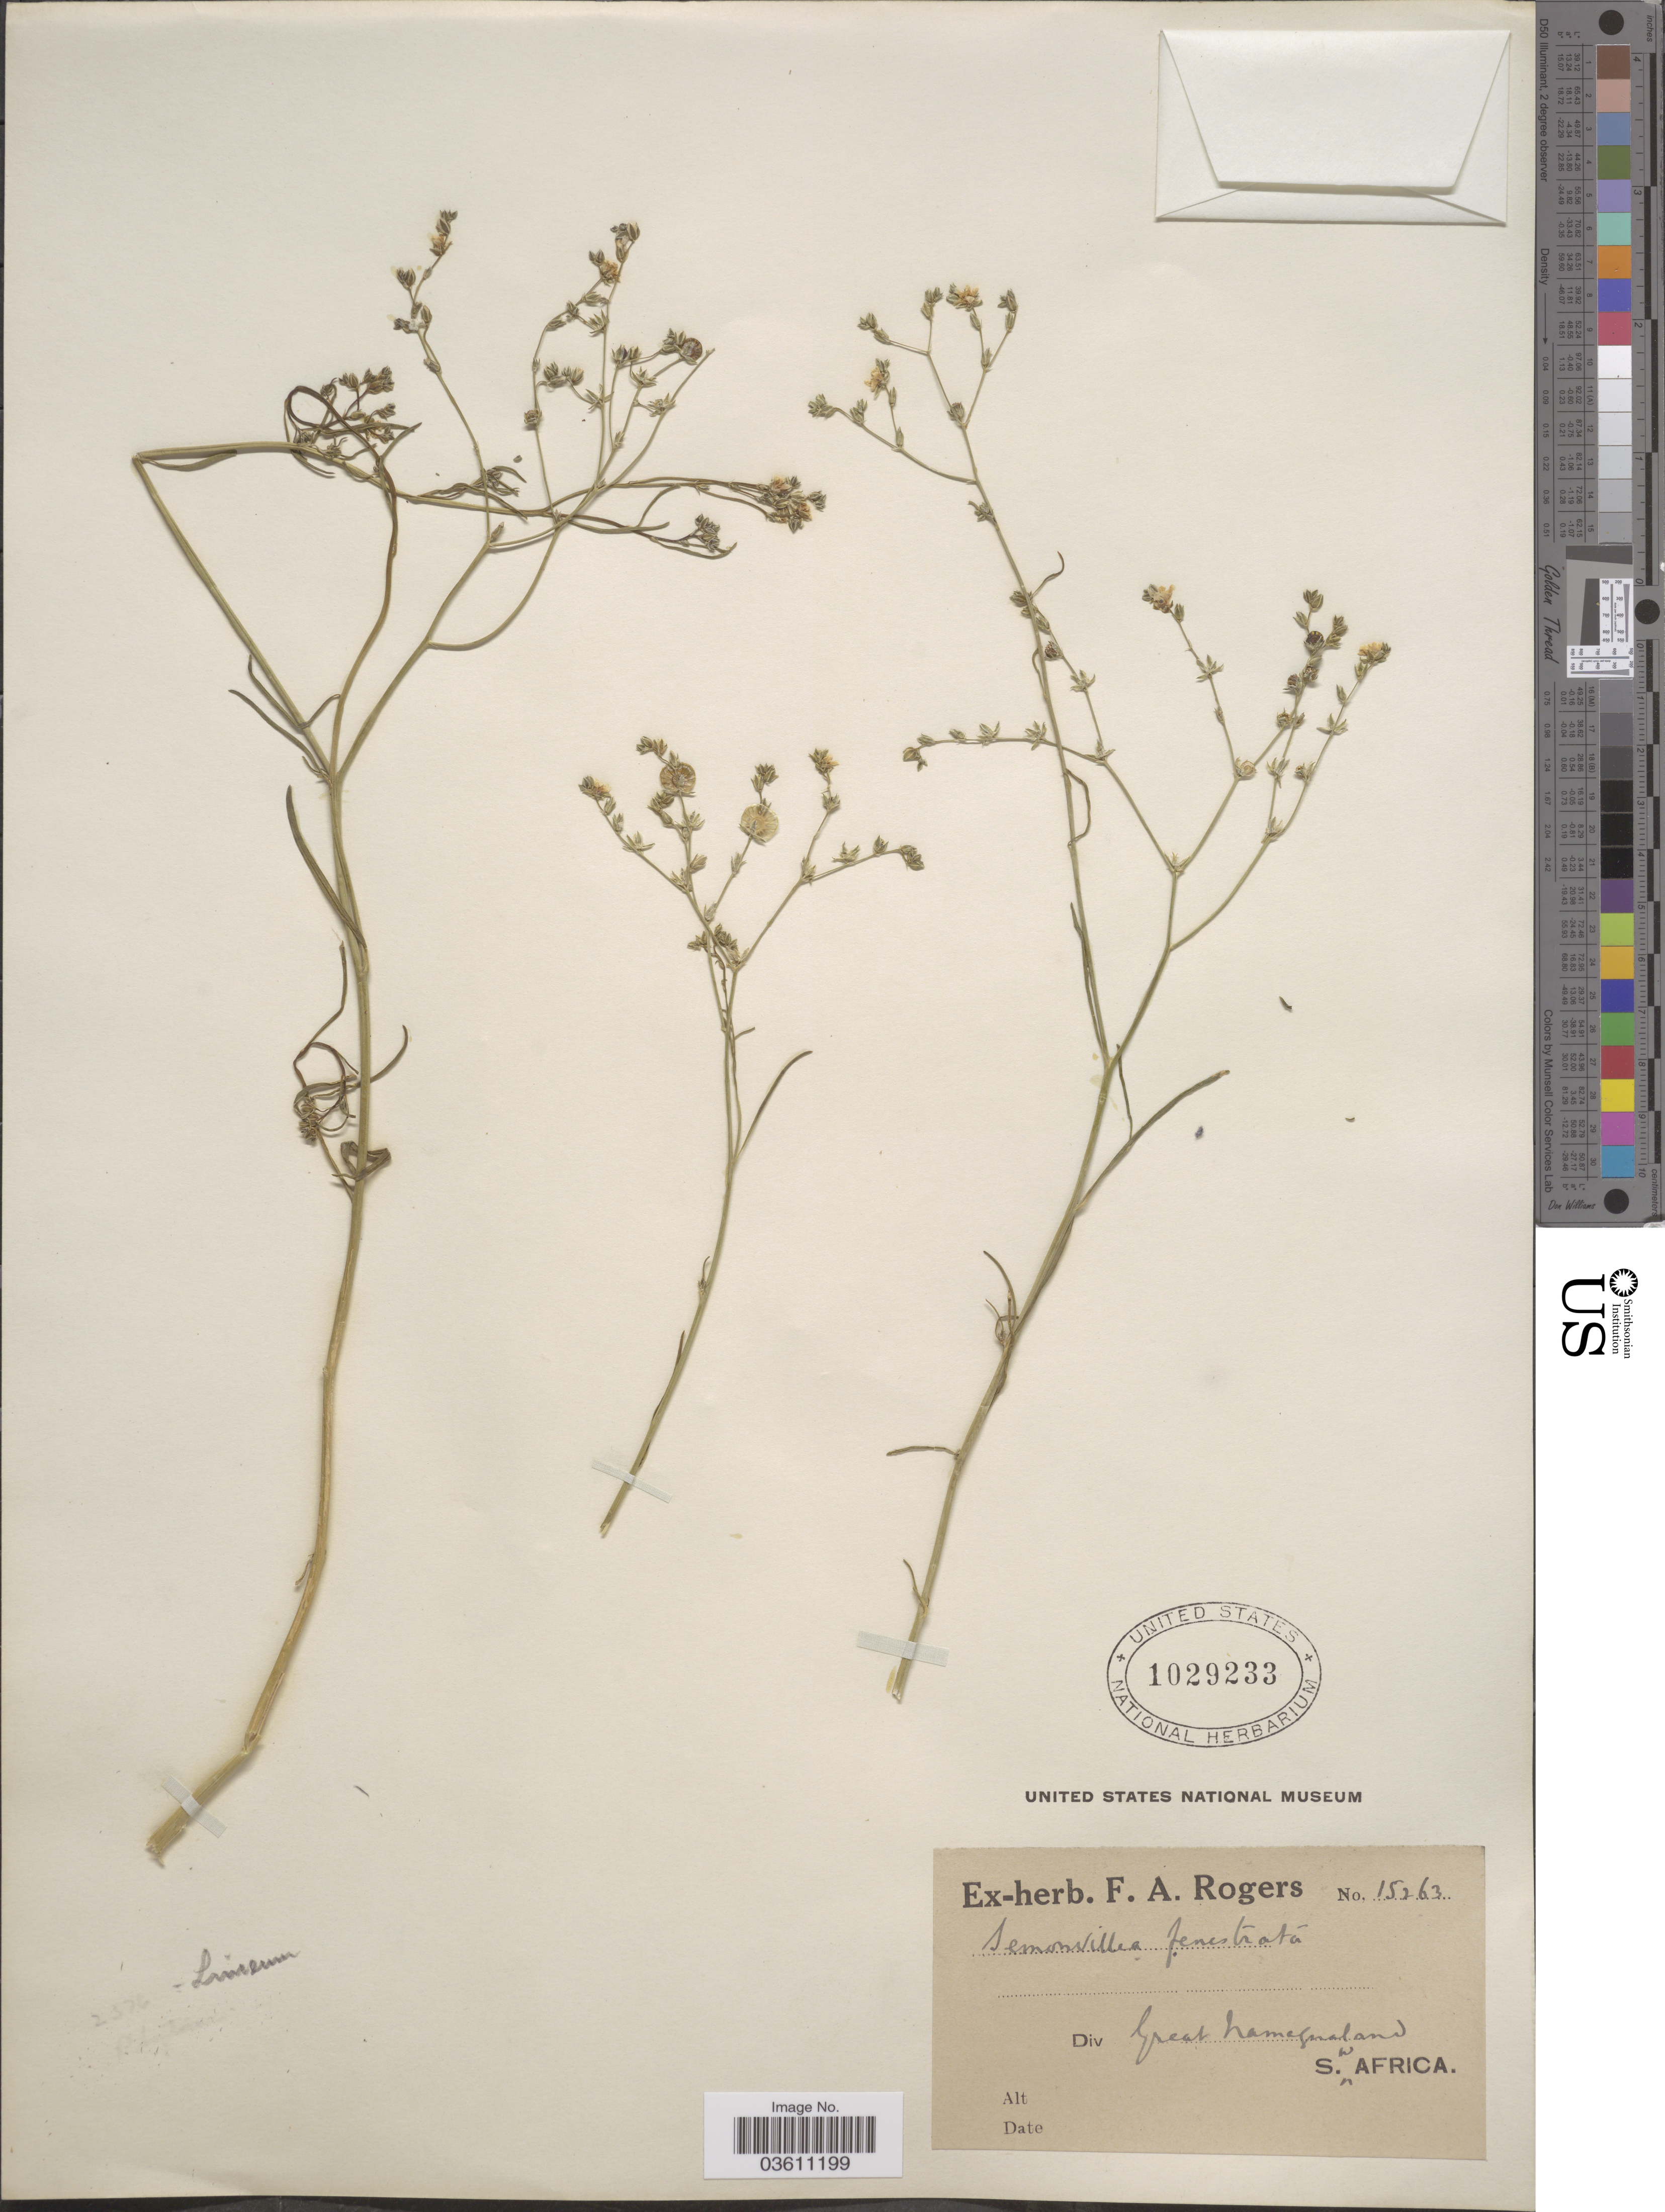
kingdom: Plantae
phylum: Tracheophyta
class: Magnoliopsida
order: Caryophyllales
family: Limeaceae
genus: Limeum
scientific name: Limeum fenestratum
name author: (Fenzl) Heimerl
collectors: ex herb. F. A. Rogers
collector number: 15263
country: Namibia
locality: Div. Great Namaqualand S.W. Africa.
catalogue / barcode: US 1029233